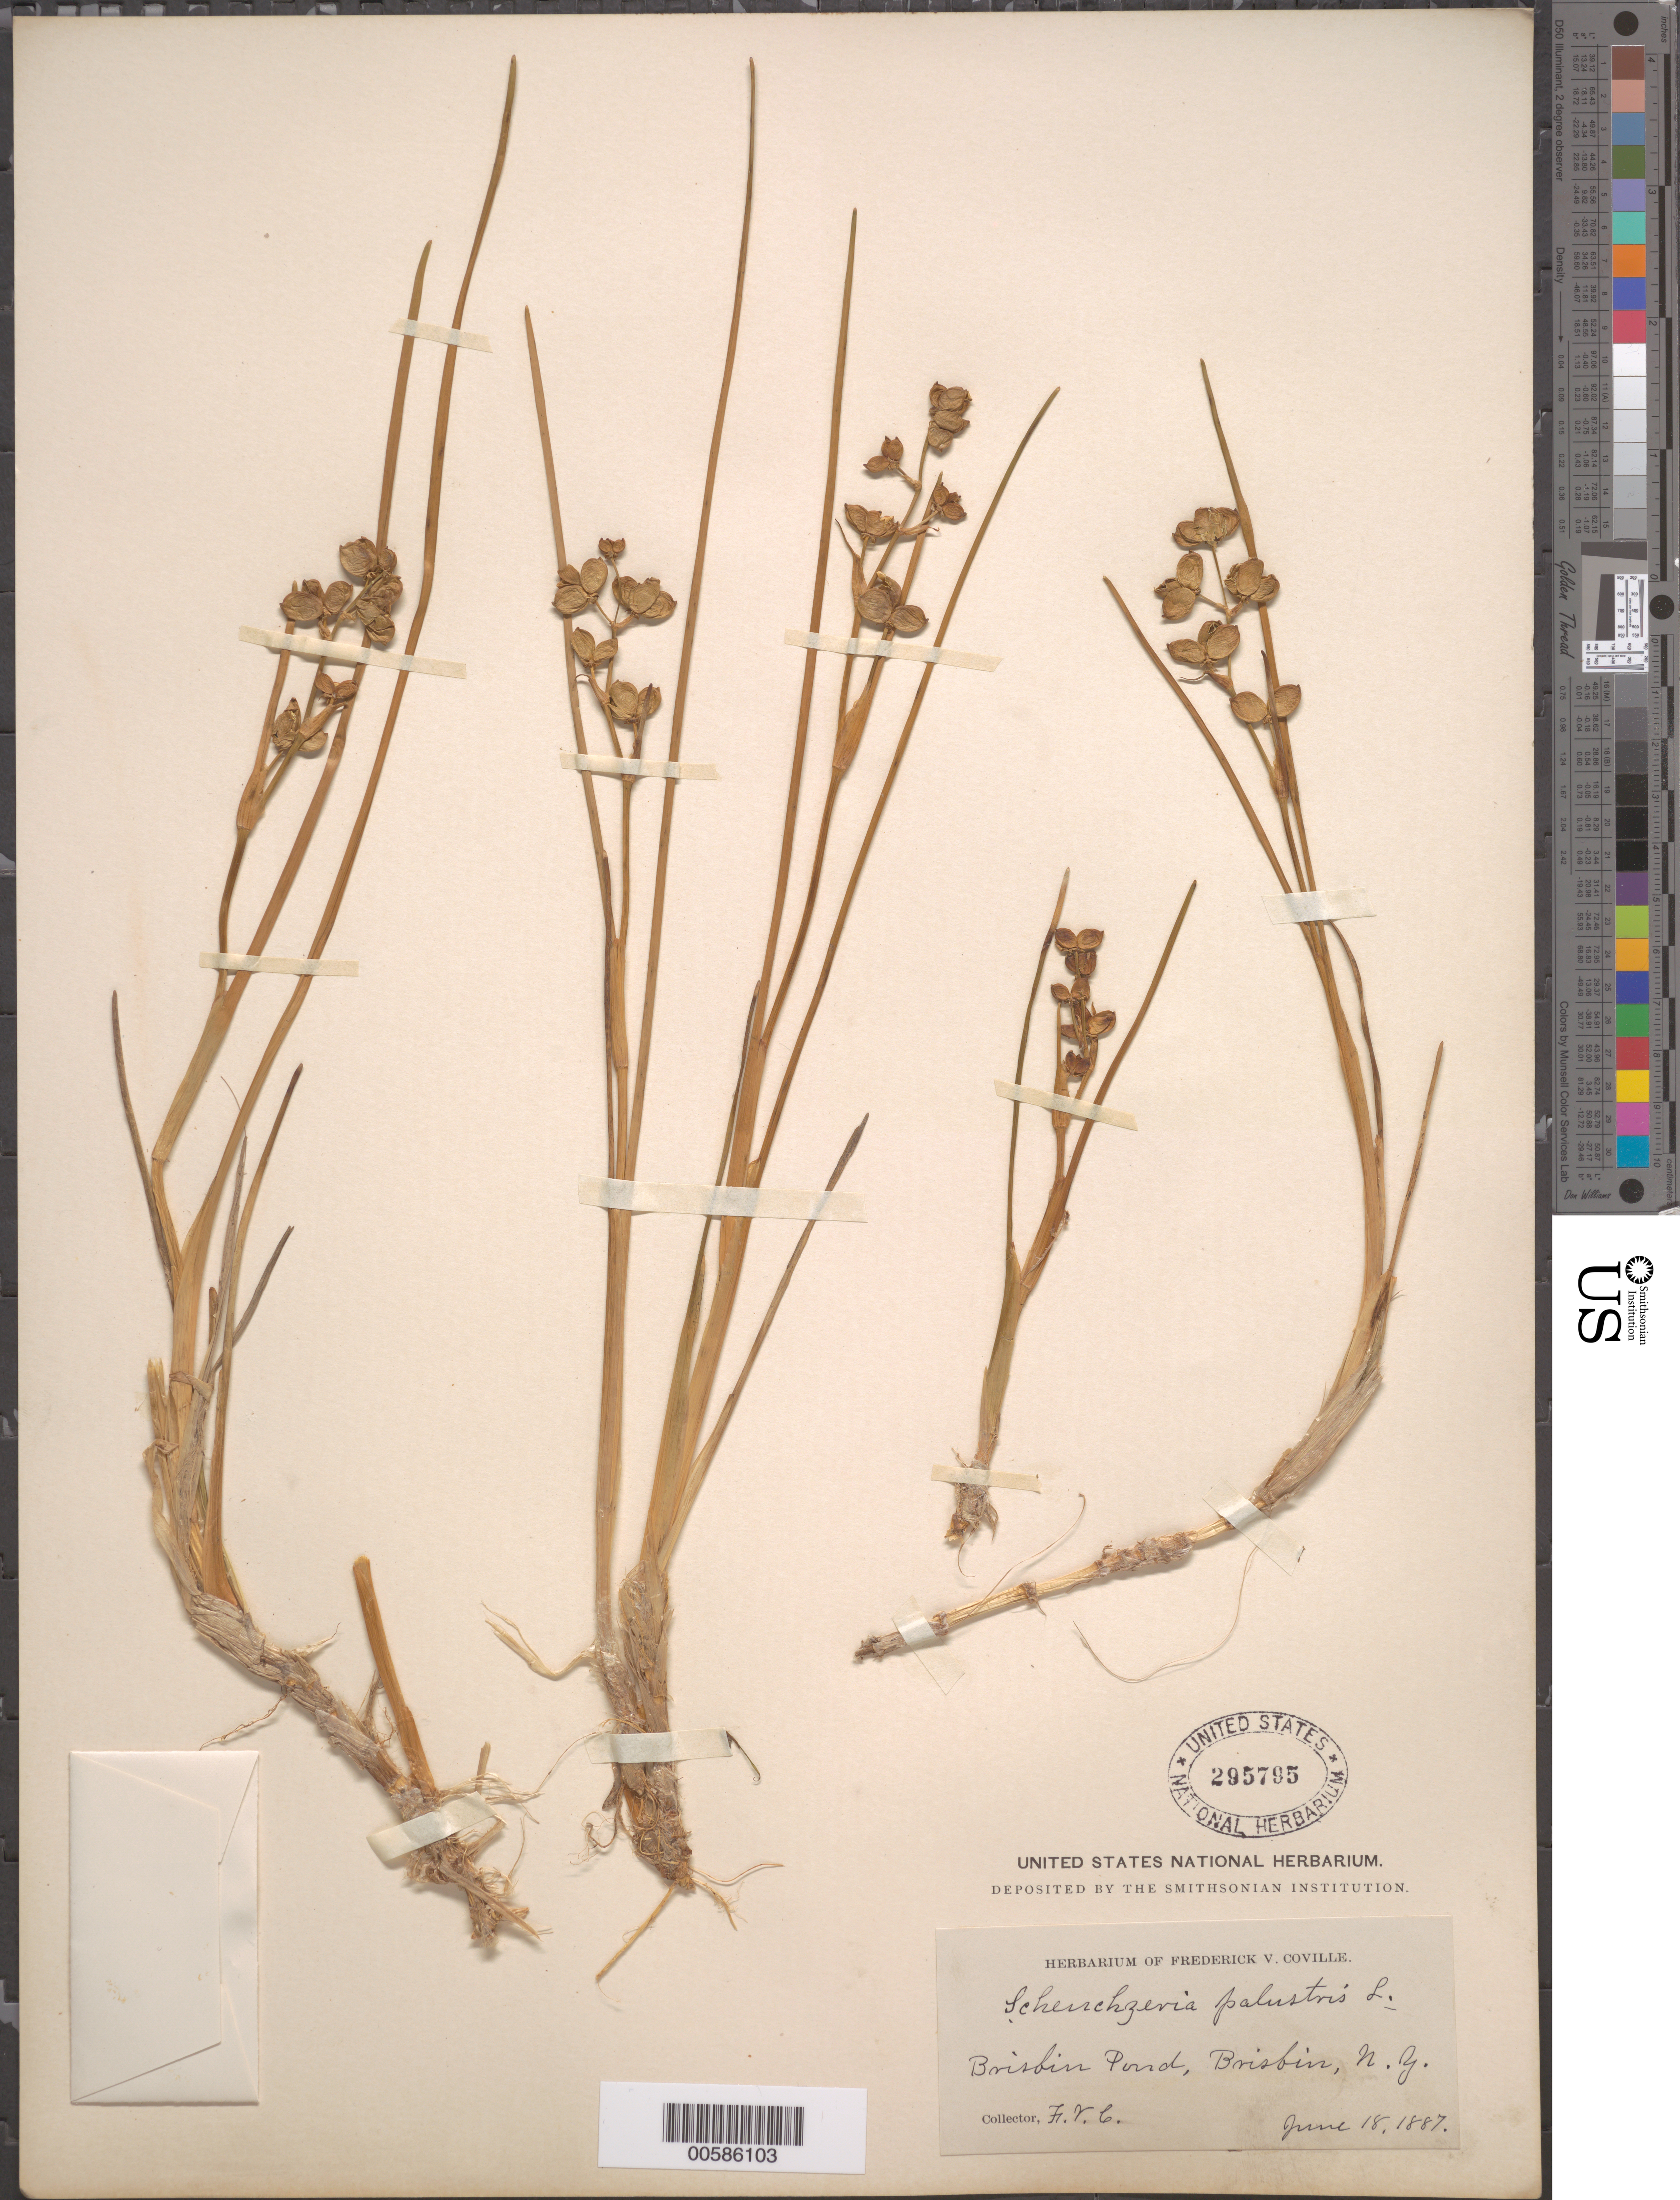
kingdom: Plantae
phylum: Tracheophyta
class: Liliopsida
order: Alismatales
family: Scheuchzeriaceae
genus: Scheuchzeria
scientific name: Scheuchzeria palustris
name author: L.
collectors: F. V. Coville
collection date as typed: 18 Jun 1887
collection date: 1887-06-18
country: United States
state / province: New York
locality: Brisbin, Brisbin Pond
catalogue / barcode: US 295795